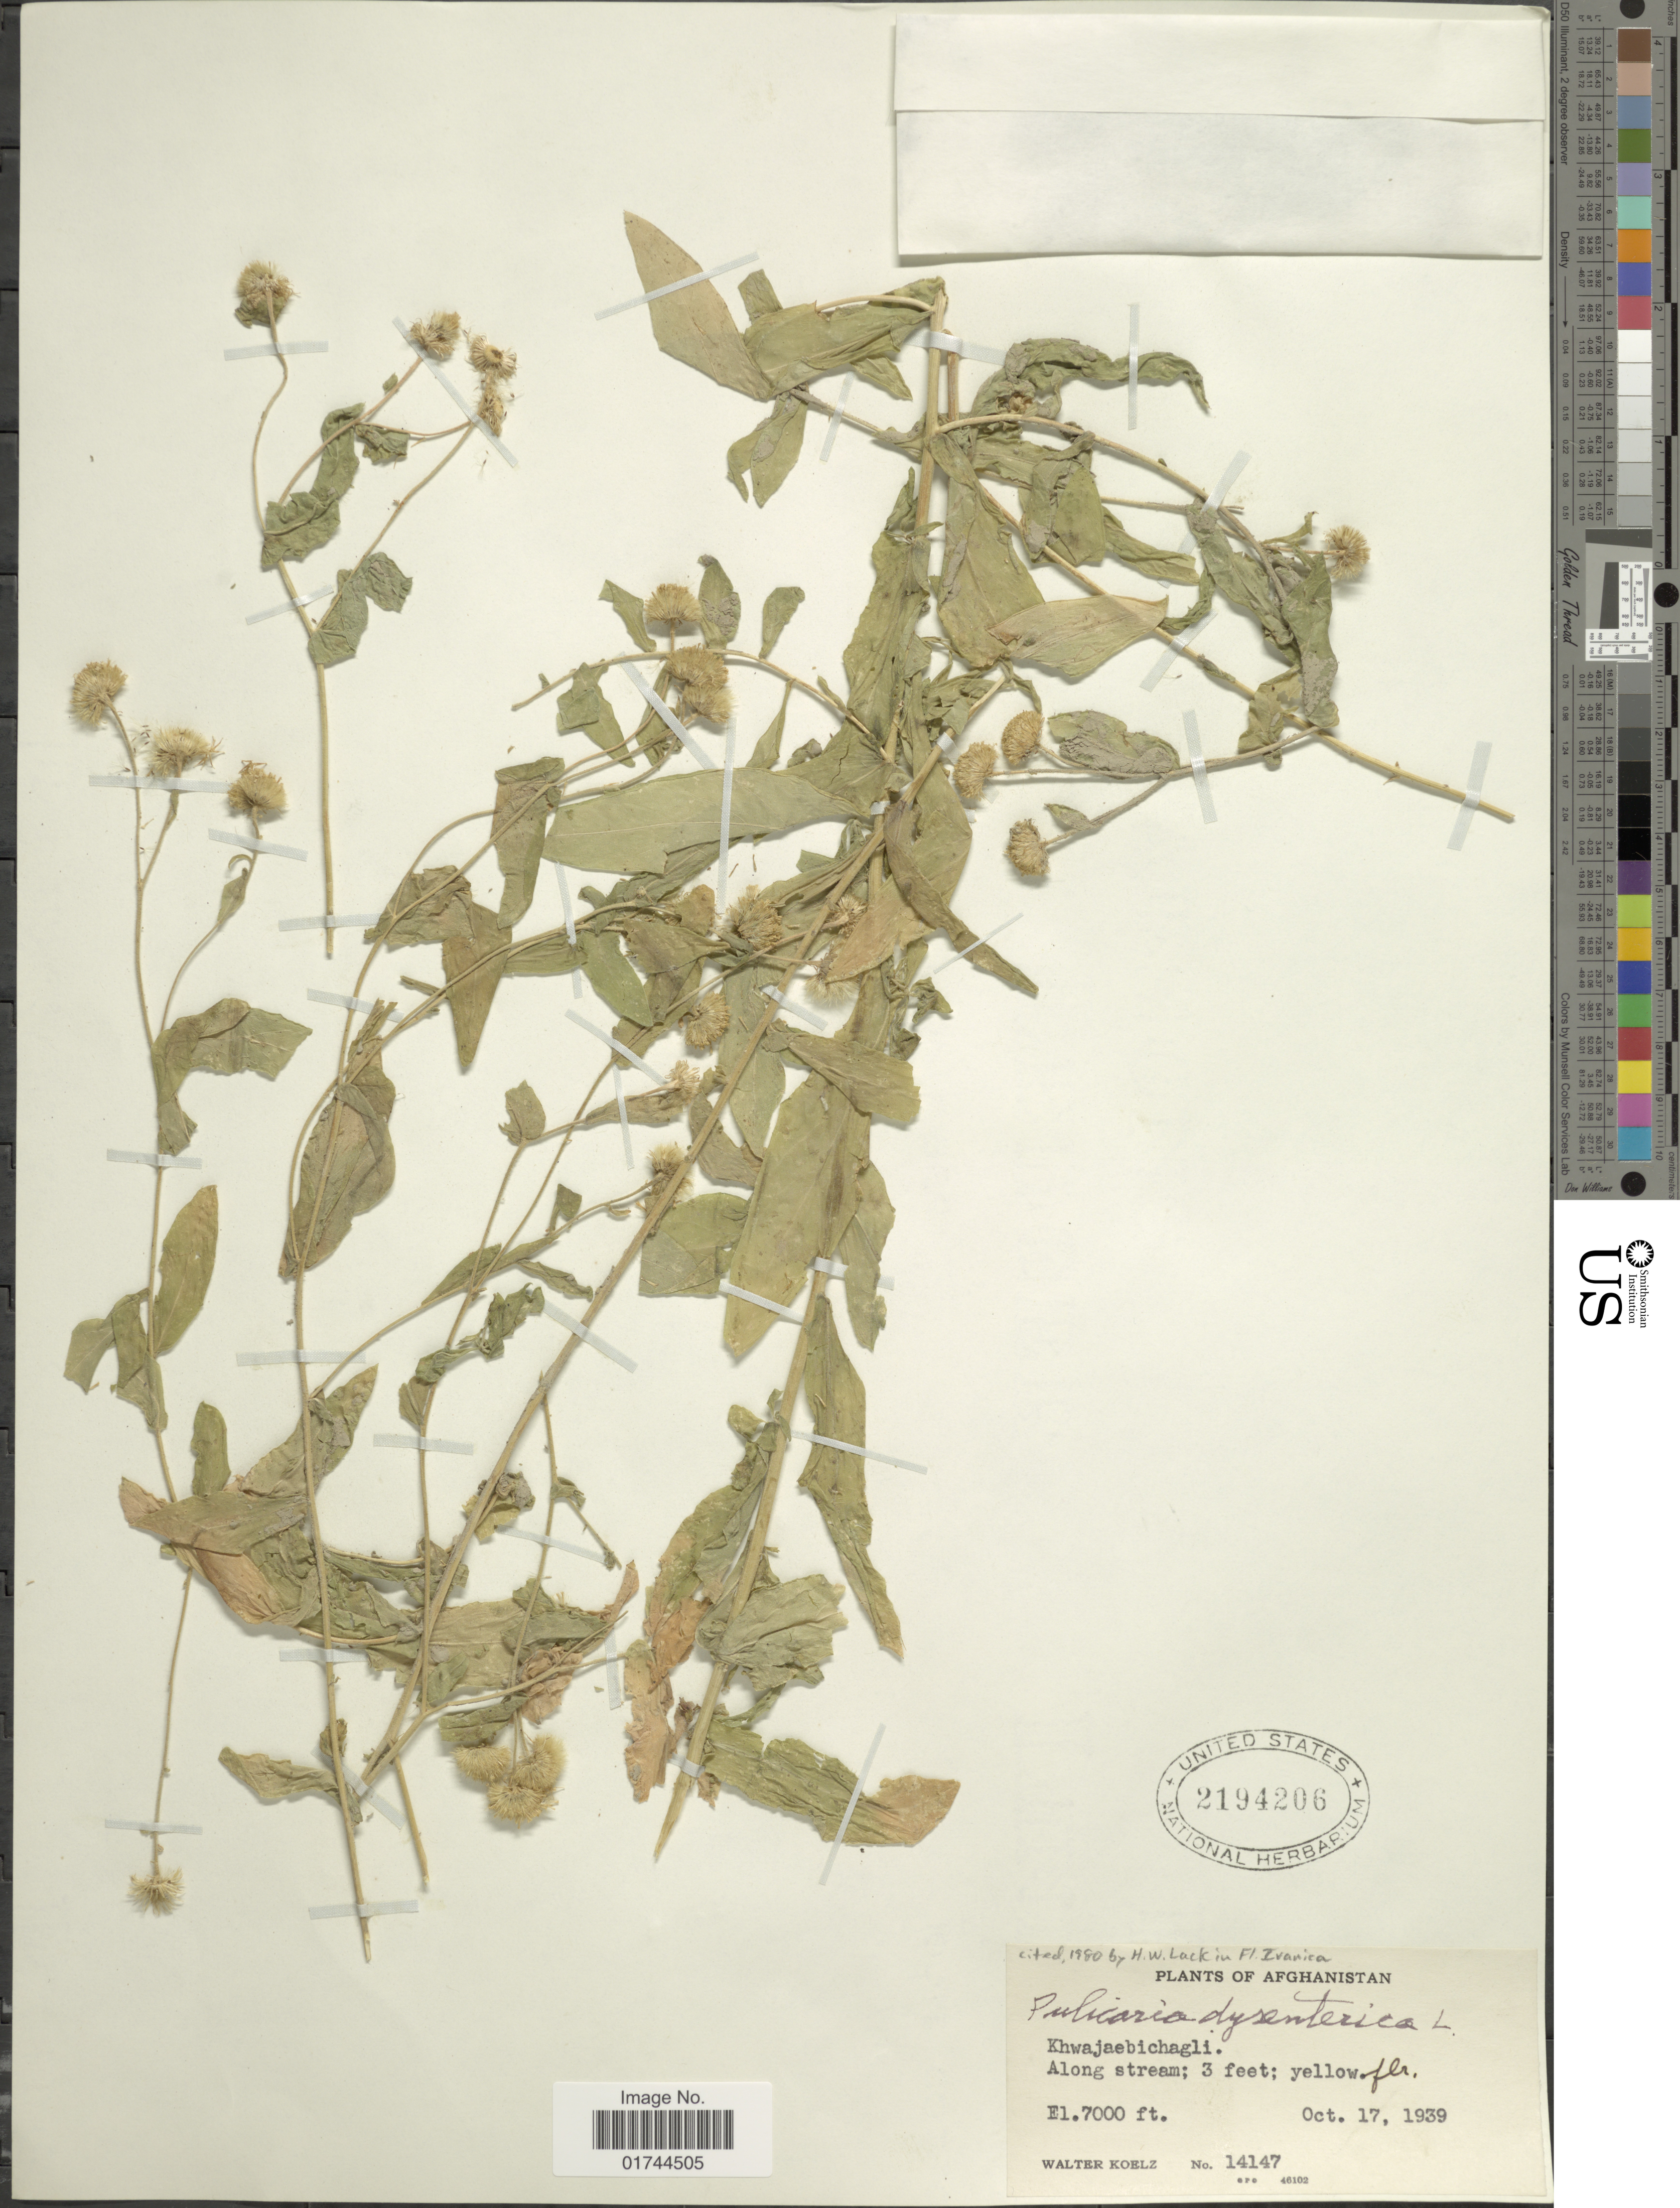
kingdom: Plantae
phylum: Tracheophyta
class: Magnoliopsida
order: Asterales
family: Asteraceae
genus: Pulicaria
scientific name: Pulicaria dysenterica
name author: (L.) Bernh.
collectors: W. N. Koelz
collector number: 1417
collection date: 1939-10-17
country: Afghanistan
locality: Khwajaebichagli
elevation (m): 2134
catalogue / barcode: US 2194206